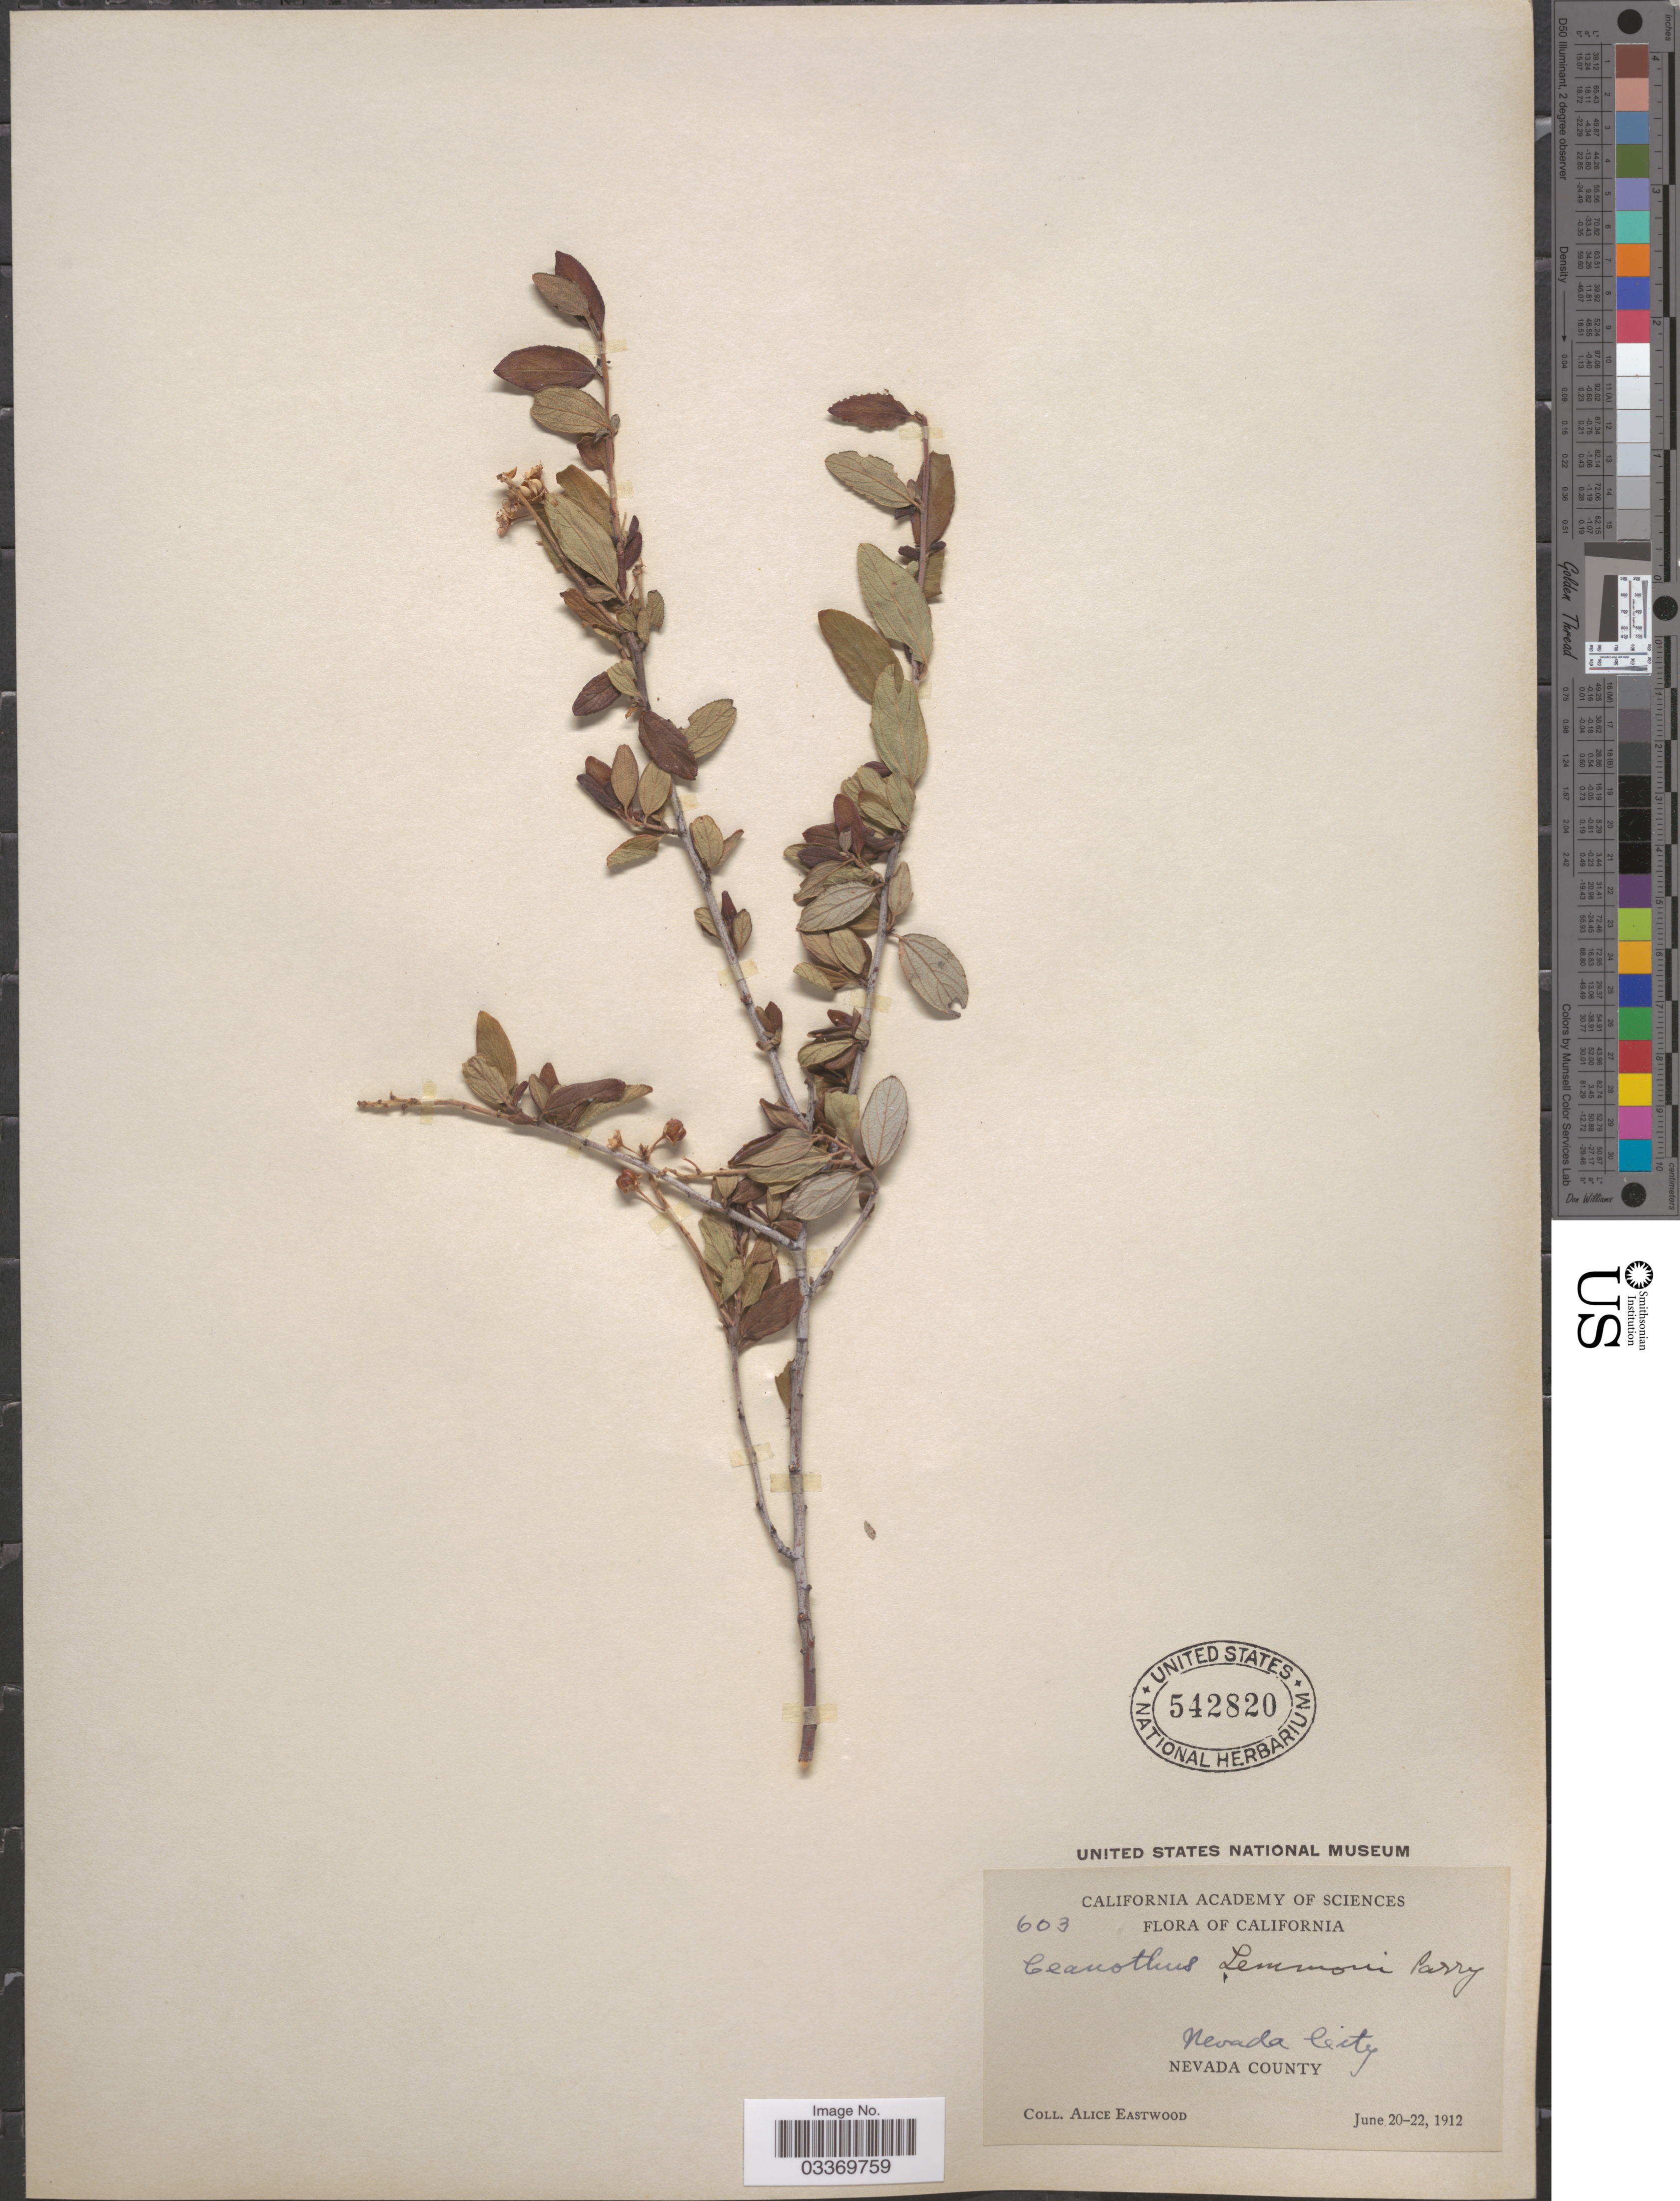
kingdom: Plantae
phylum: Tracheophyta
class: Magnoliopsida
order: Rosales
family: Rhamnaceae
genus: Ceanothus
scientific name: Ceanothus lemmonii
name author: Parry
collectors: A. Eastwood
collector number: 603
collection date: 1912-06-20/1912-06-22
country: United States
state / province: California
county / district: Nevada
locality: Nevada City. Nevada County.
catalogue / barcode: US 542820